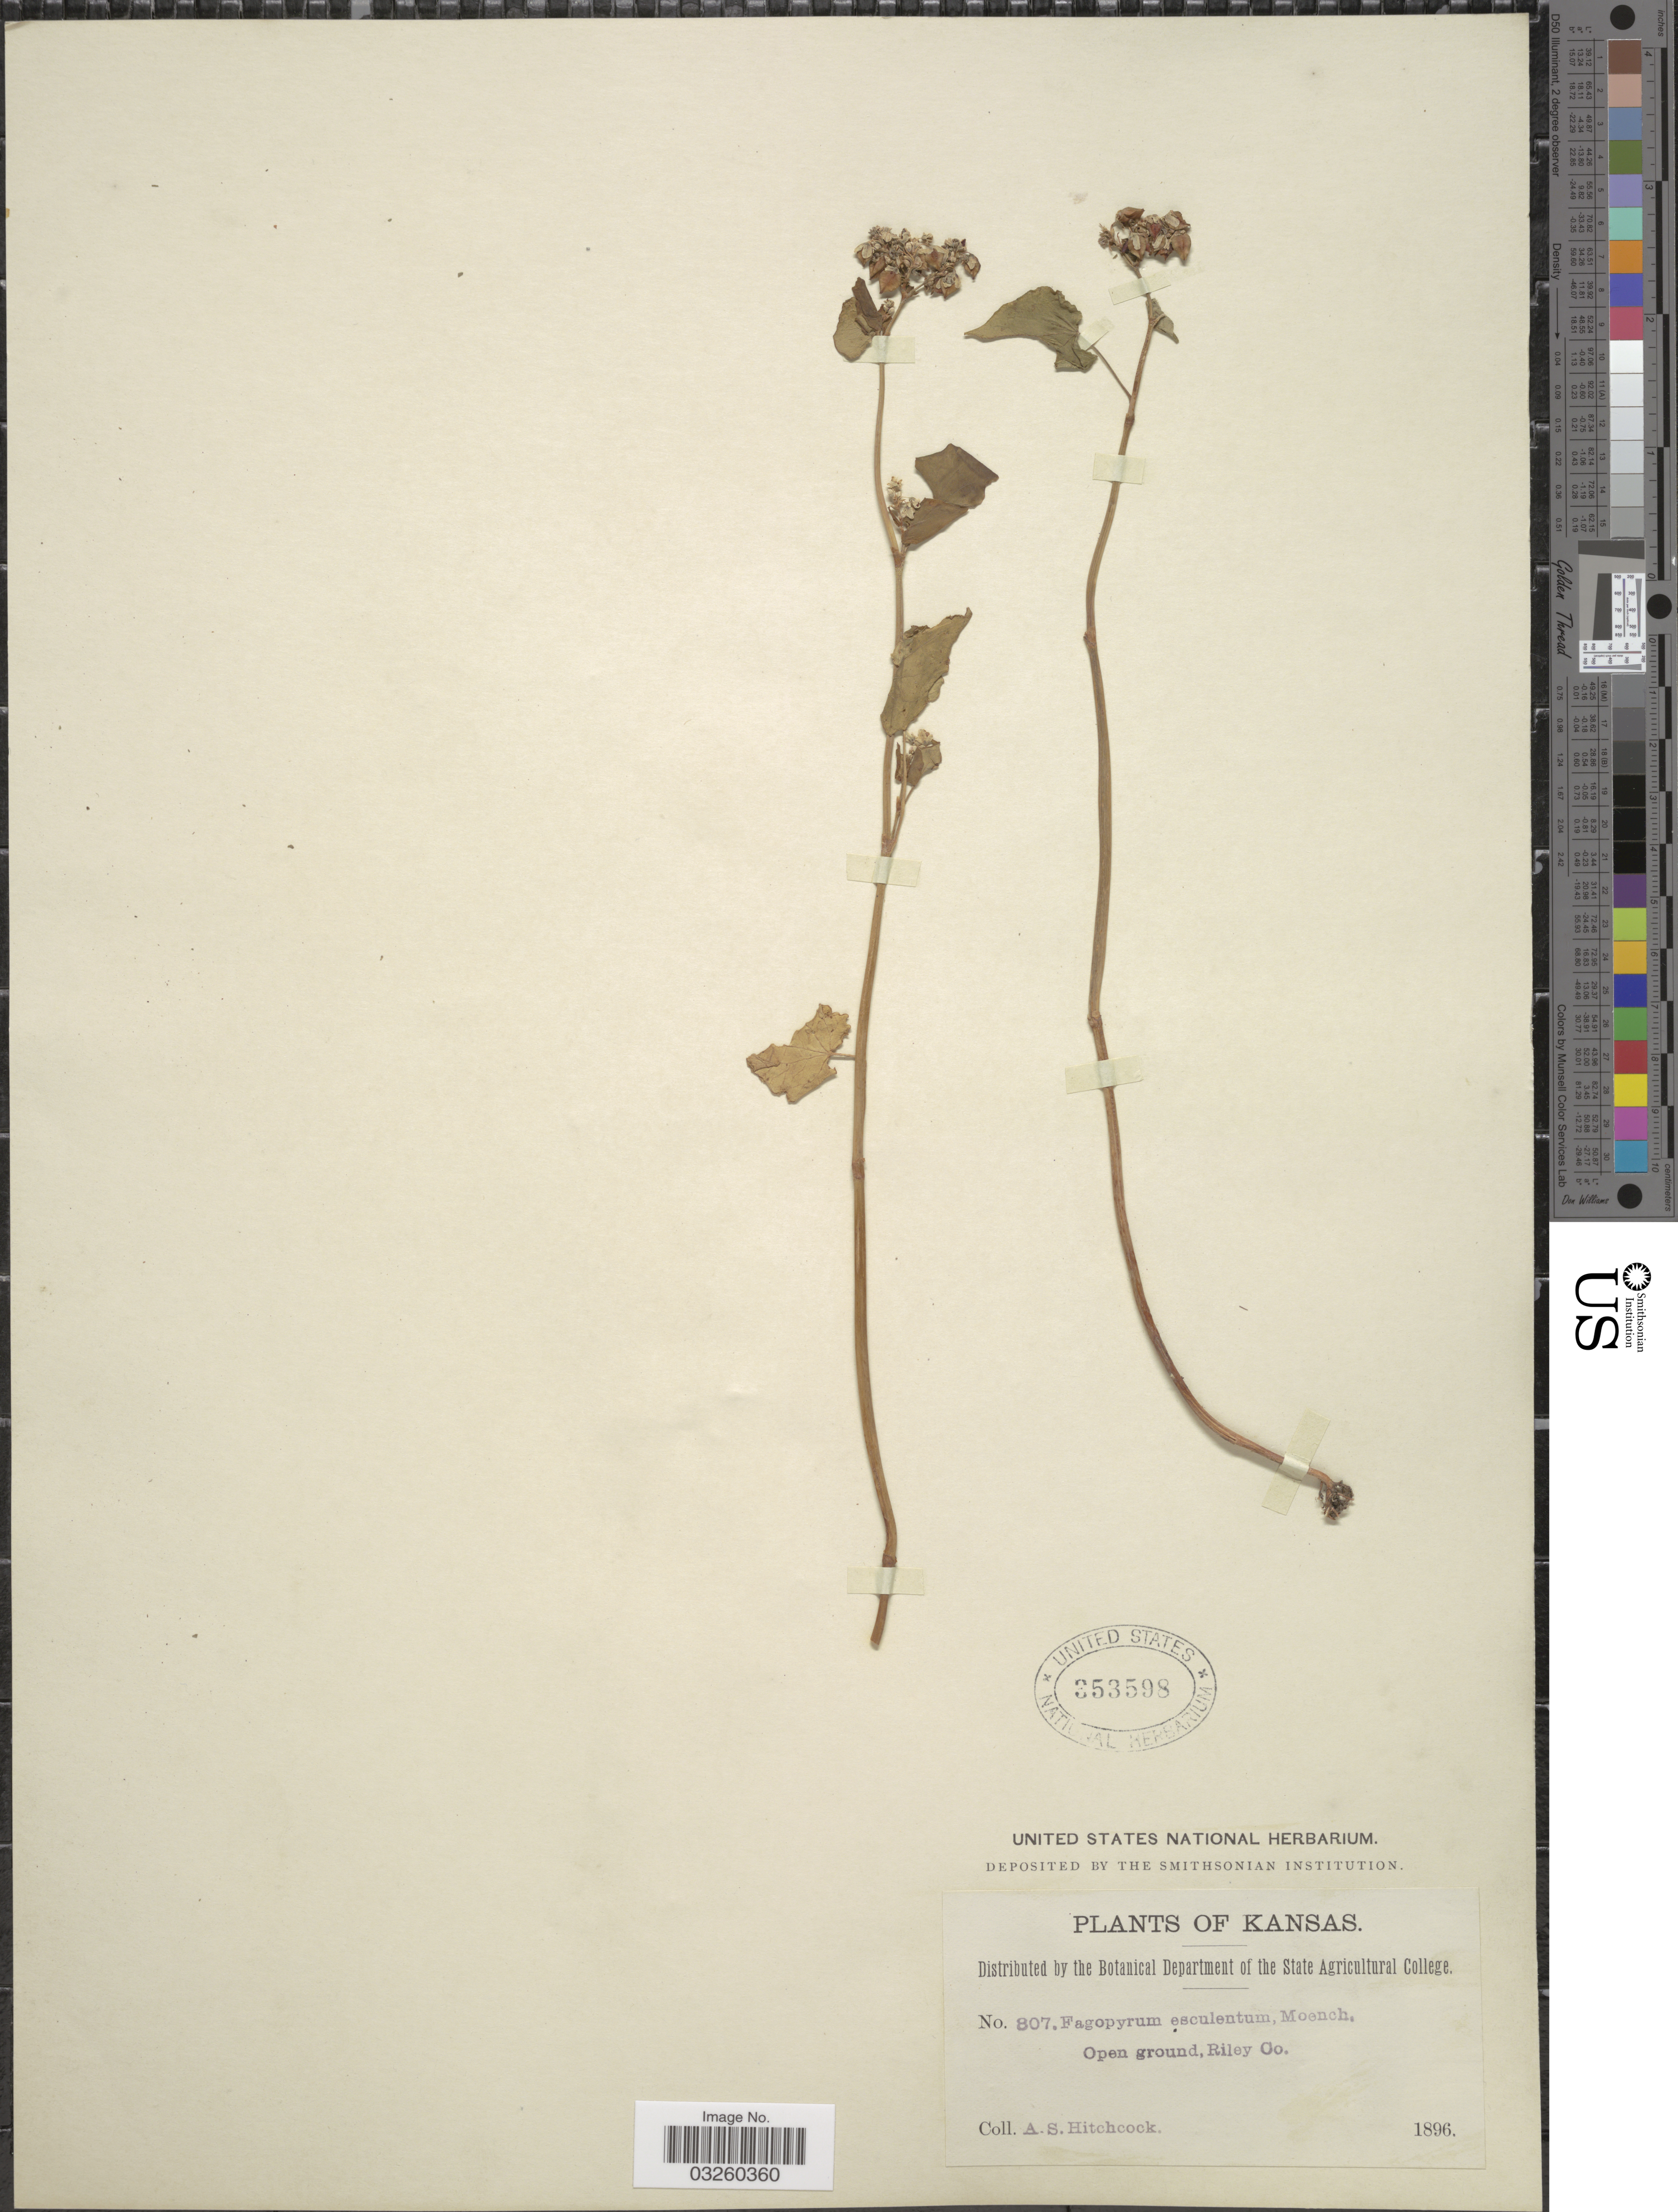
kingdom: Plantae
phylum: Tracheophyta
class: Magnoliopsida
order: Caryophyllales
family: Polygonaceae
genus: Fagopyrum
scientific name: Fagopyrum esculentum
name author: Moench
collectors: A. S. Hitchcock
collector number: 807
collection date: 1896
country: United States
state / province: Kansas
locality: Open ground, Riley Co.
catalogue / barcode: US 353598